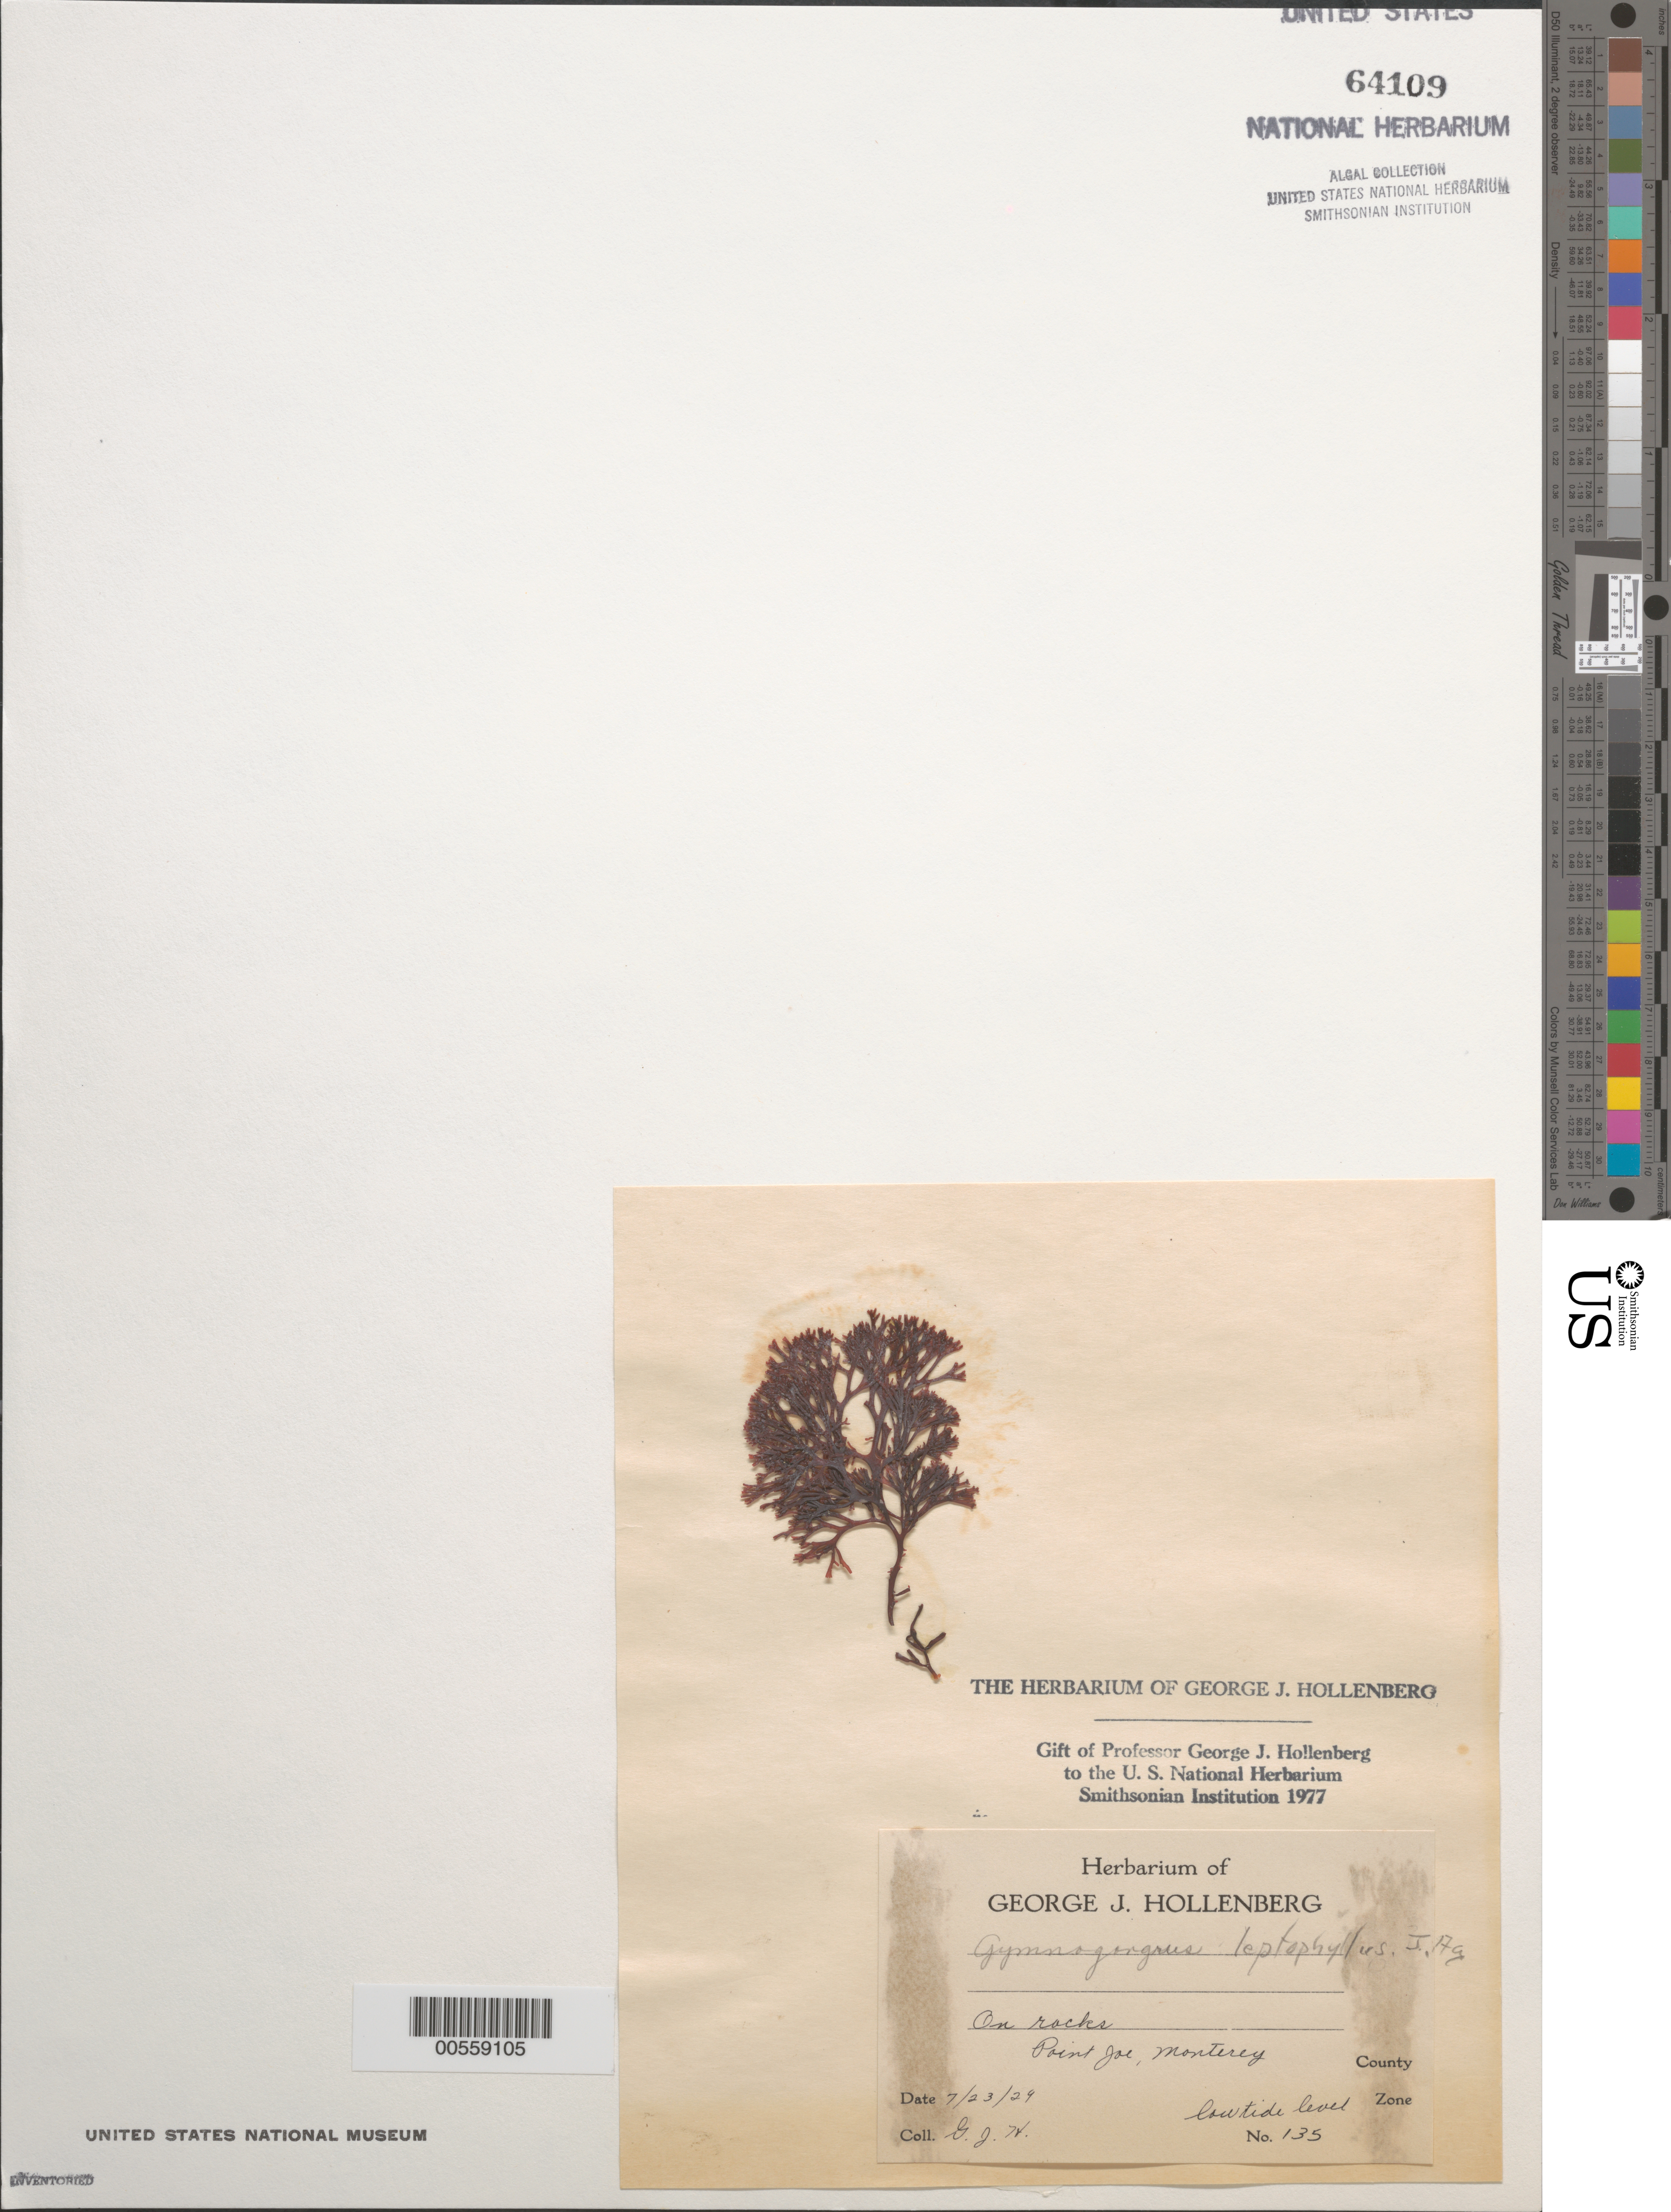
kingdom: Plantae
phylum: Rhodophyta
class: Florideophyceae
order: Gigartinales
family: Phyllophoraceae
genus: Besa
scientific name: Besa leptophylla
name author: (J. Agardh) M.S.Calderon & K.A. Miller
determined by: Algae name updating Project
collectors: G. Hollenberg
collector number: GJH 135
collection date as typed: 23 Jul 1929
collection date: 1929-07-23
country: United States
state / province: California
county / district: Monterey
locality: Point Joe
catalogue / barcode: US 64109